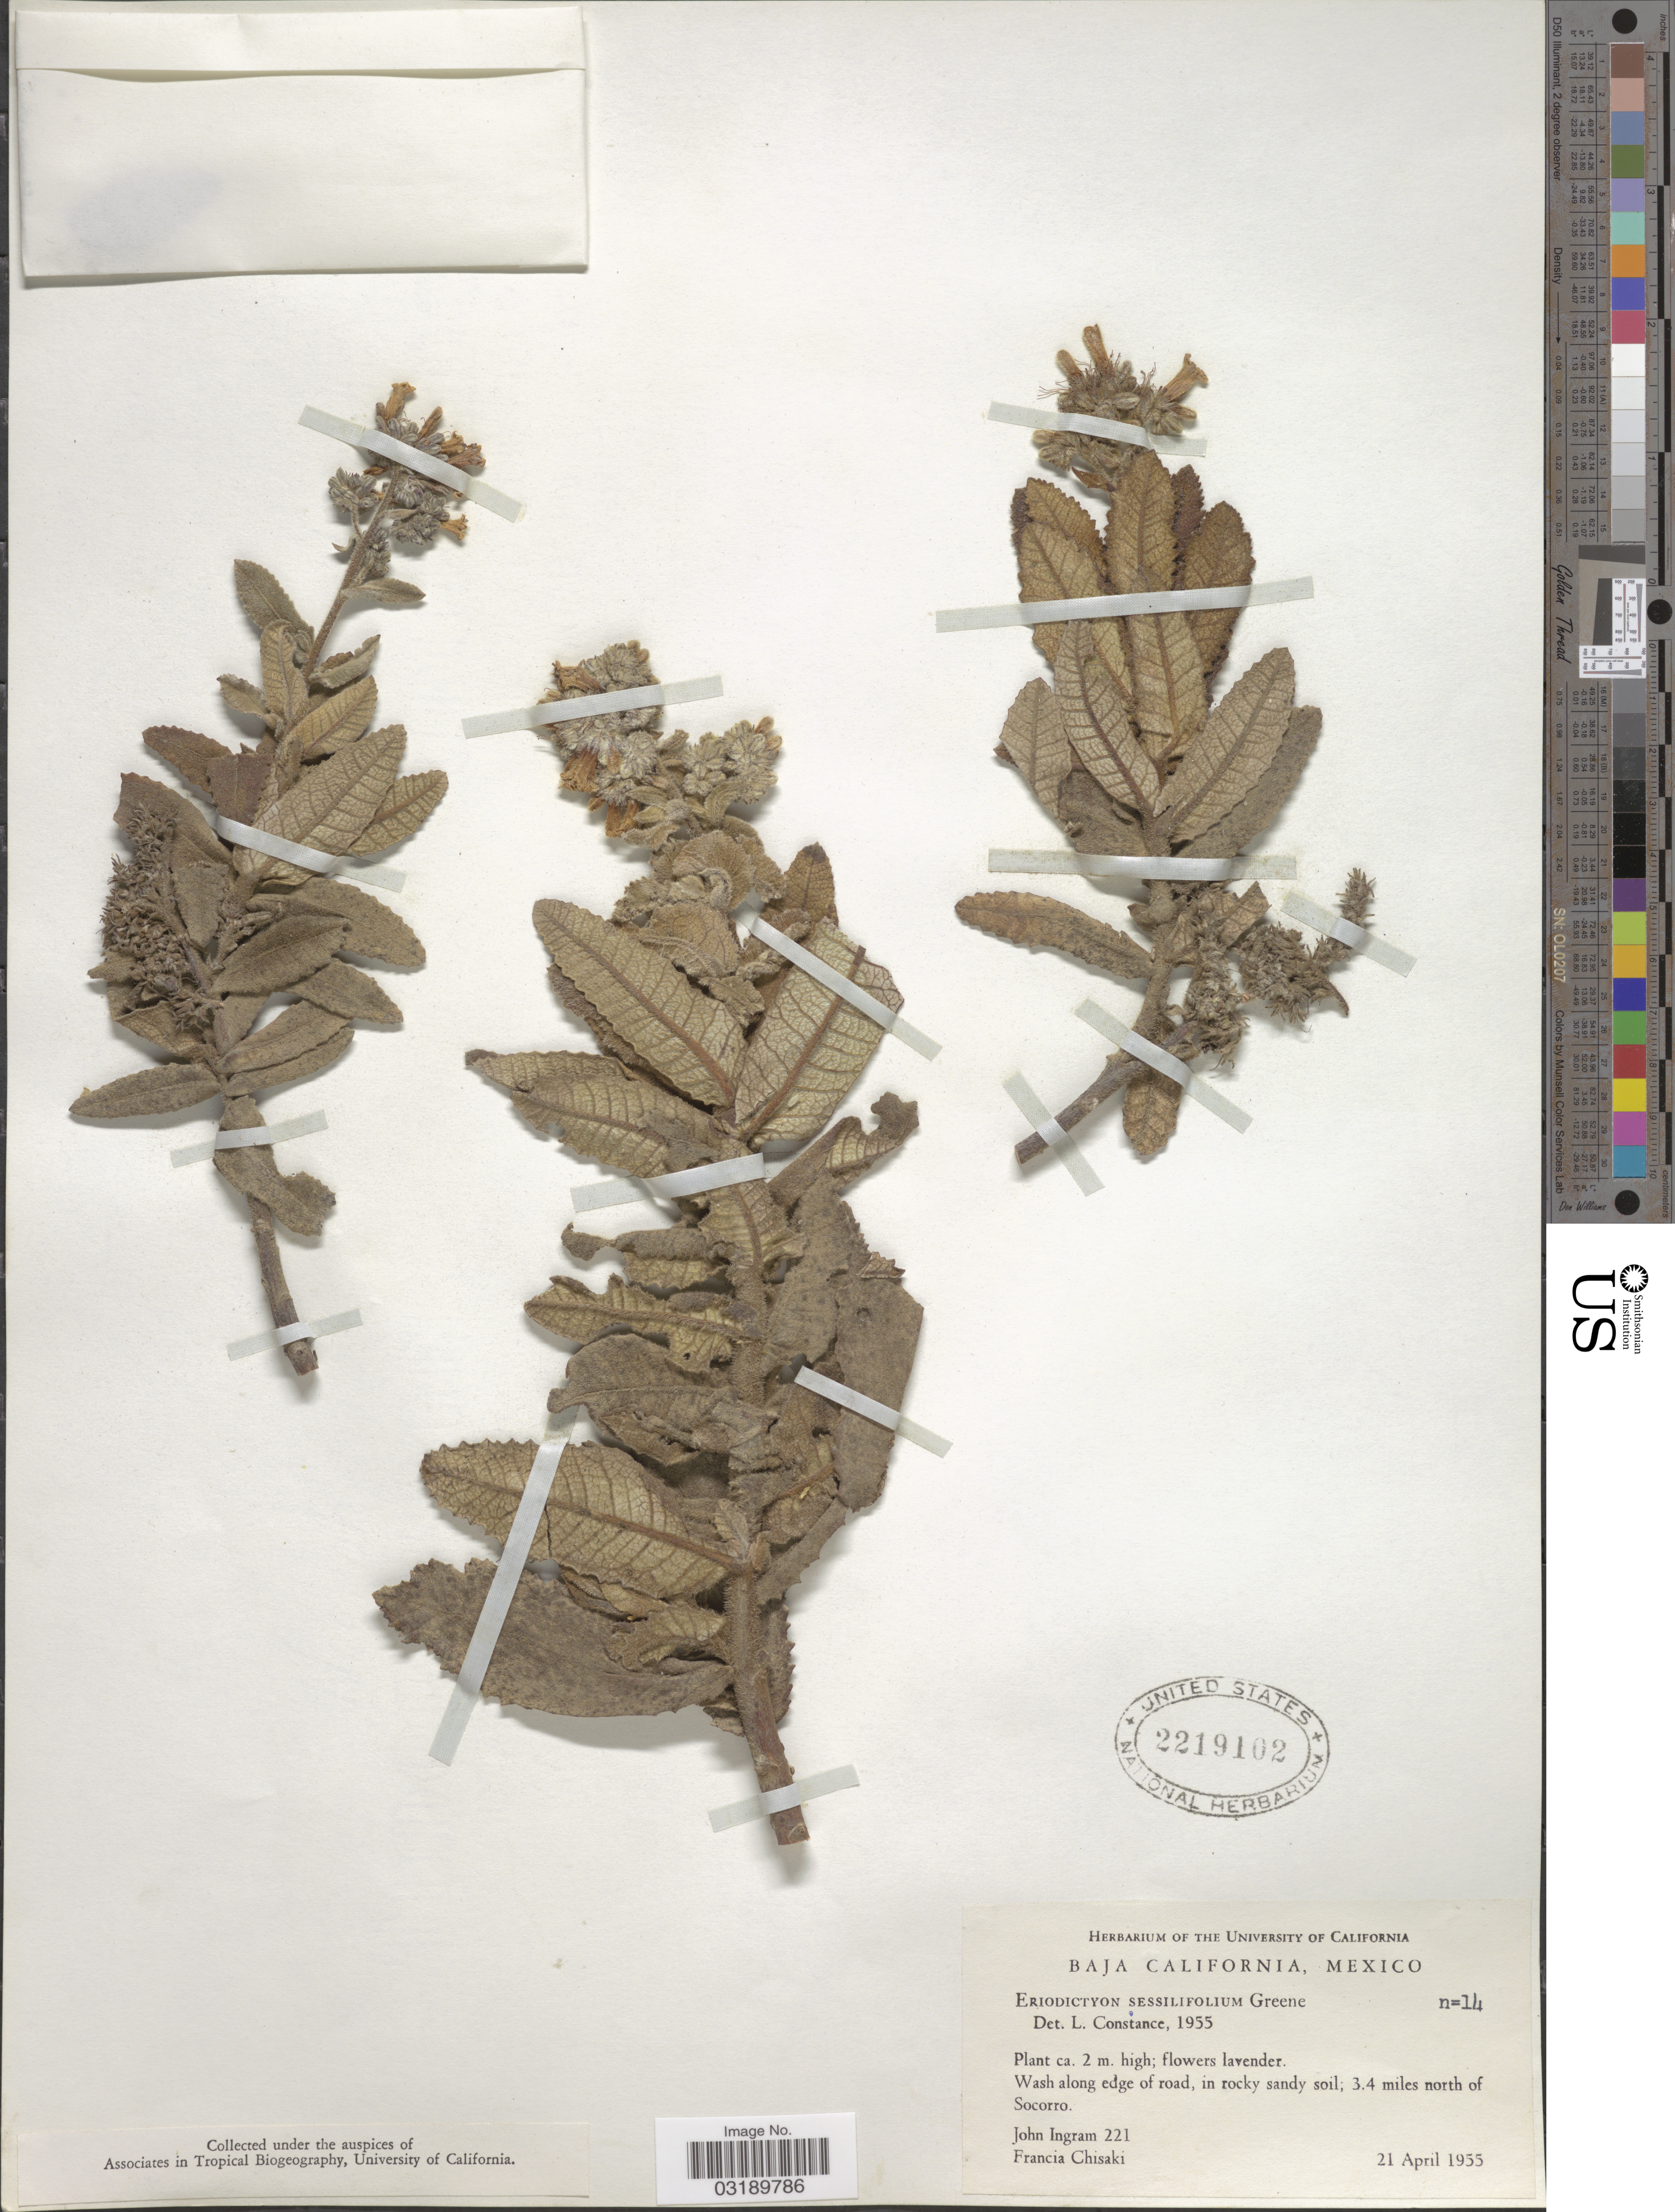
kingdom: Plantae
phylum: Tracheophyta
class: Magnoliopsida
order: Boraginales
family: Namaceae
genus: Eriodictyon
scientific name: Eriodictyon sessilifolium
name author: Greene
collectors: J. W. Ingram & F. Chisaki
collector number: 221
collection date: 1955-04-21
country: Mexico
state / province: Baja California Norte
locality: Wash along edge of road, 3.4 miles north of Socorro.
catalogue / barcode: US 2219102